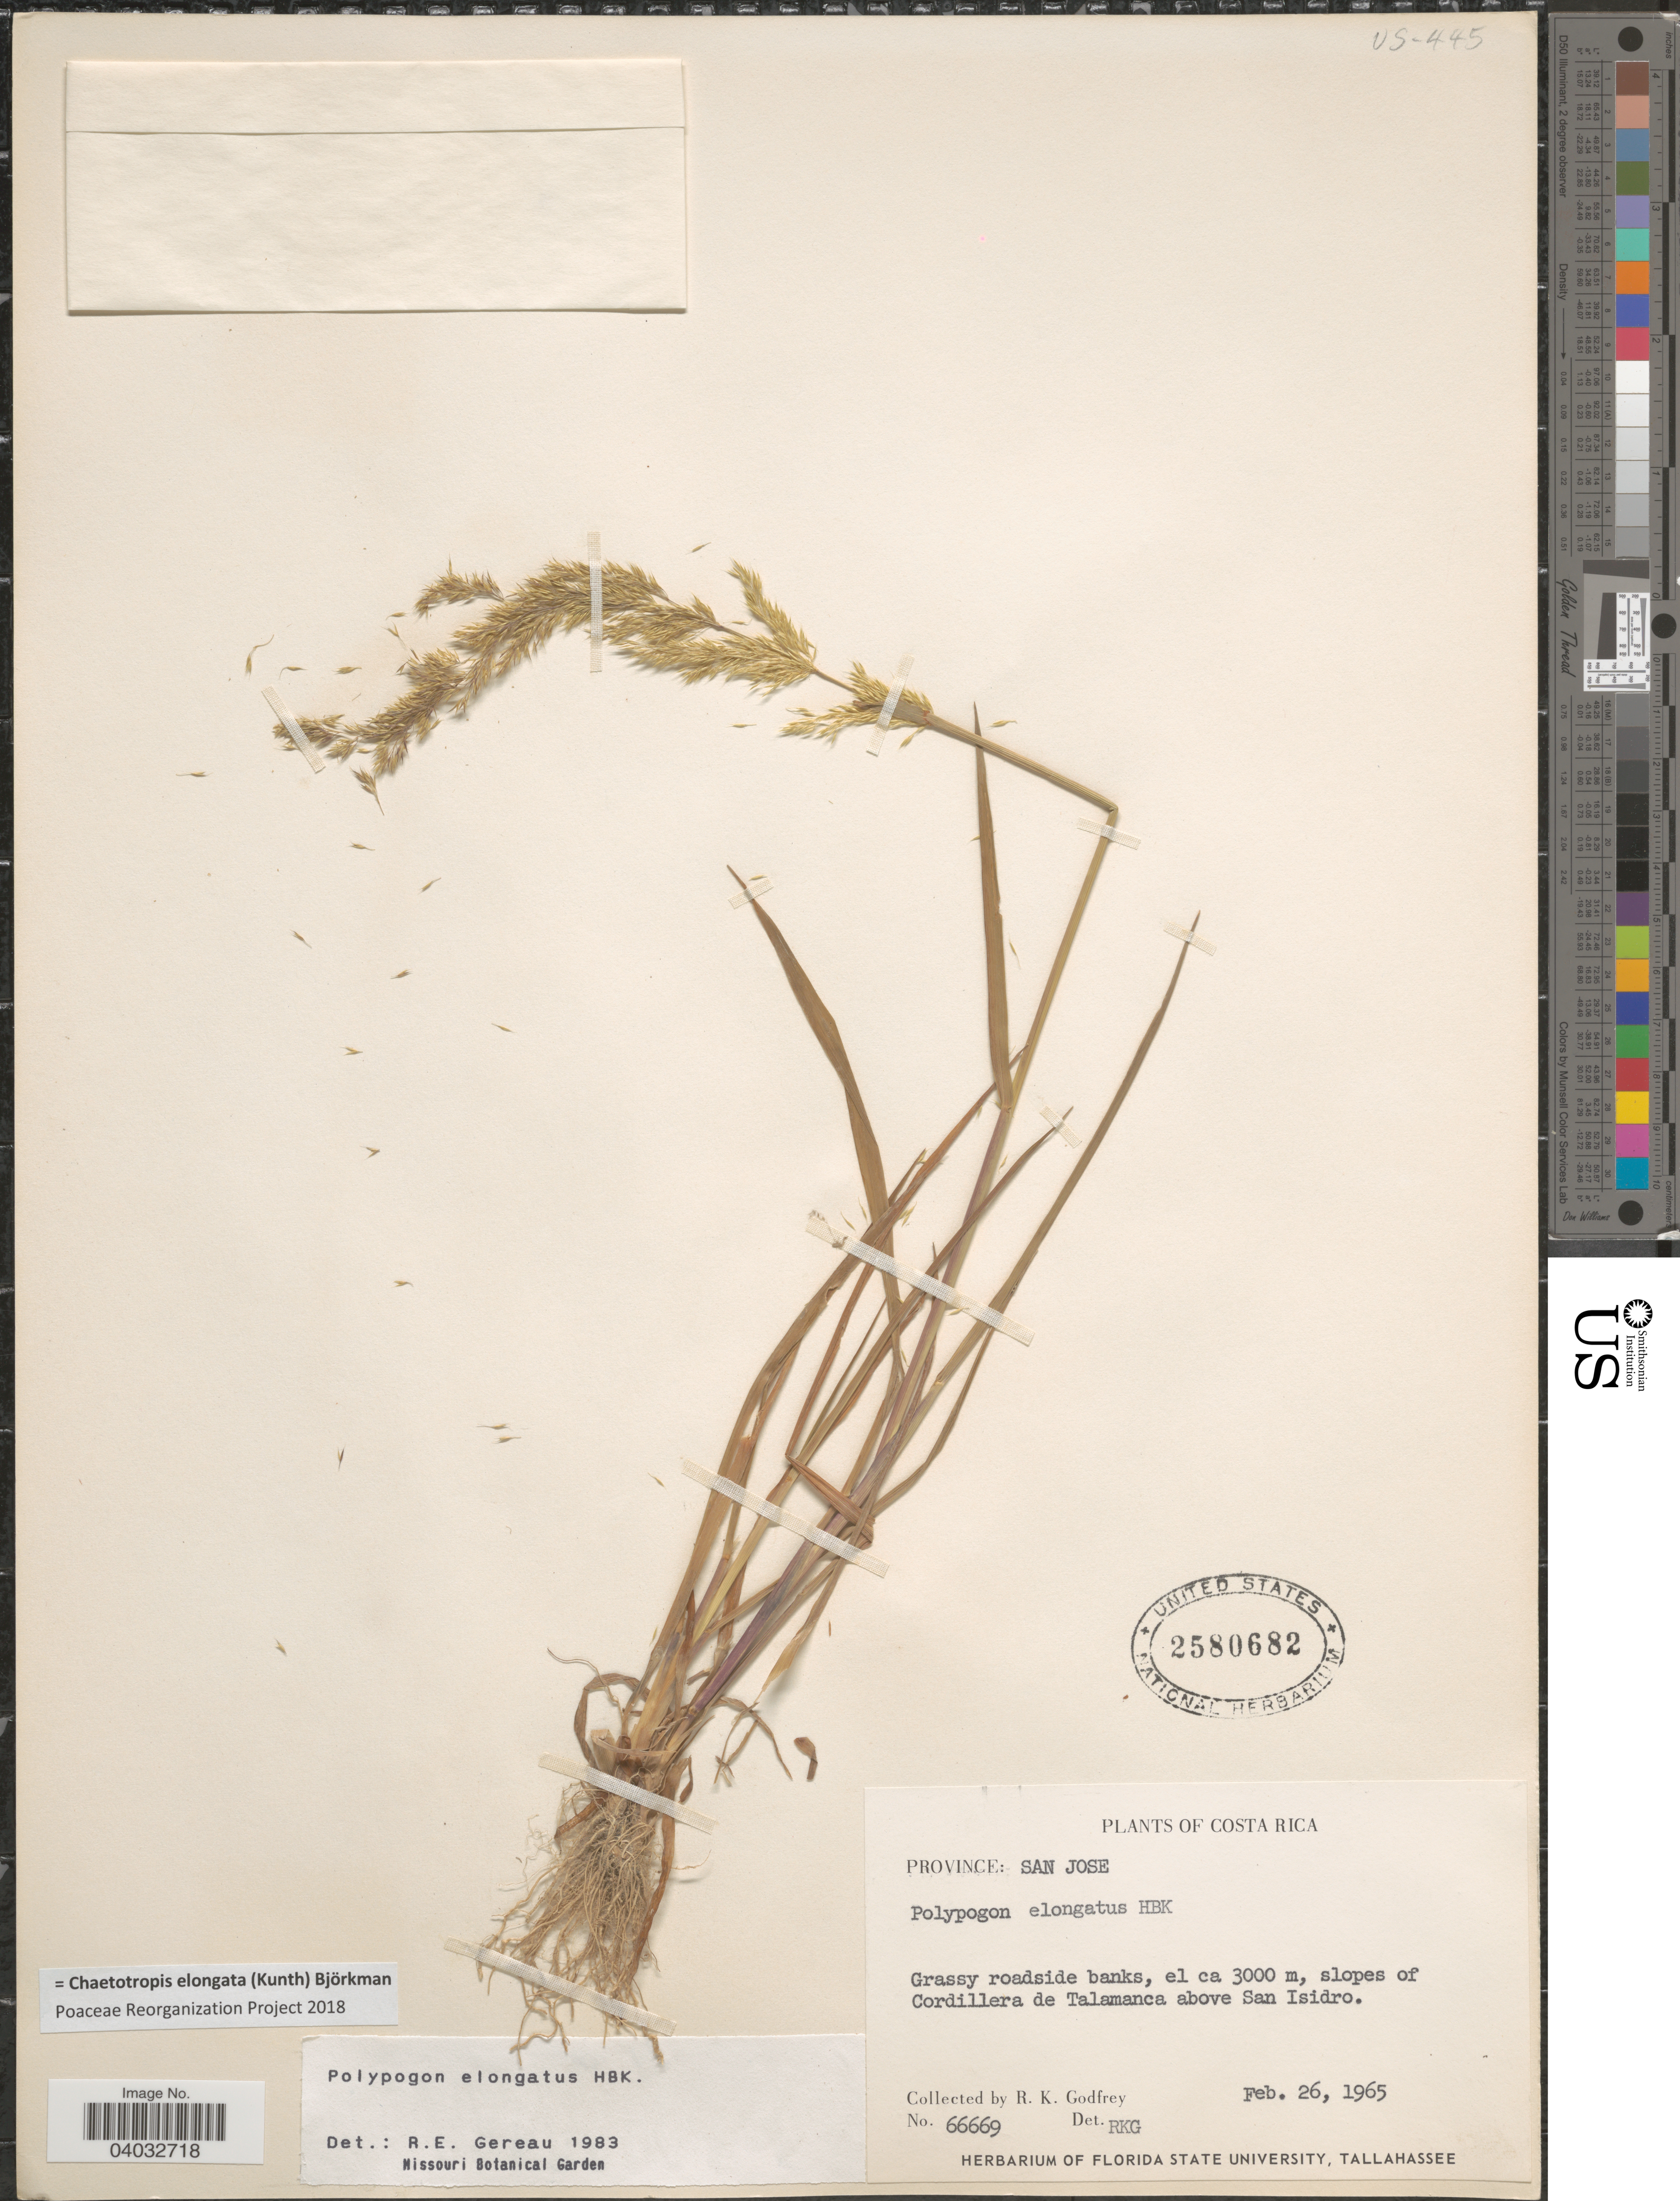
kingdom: Plantae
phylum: Tracheophyta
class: Liliopsida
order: Poales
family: Poaceae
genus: Chaetotropis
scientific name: Chaetotropis elongata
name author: (Kunth) Björkman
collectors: R. K. Godfrey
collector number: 66669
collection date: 1965-02-26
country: Costa Rica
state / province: San José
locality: Grassy roadside banks, slopes of Cordillera de Talamanca above San Isidro.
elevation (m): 3000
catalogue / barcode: US 2580682